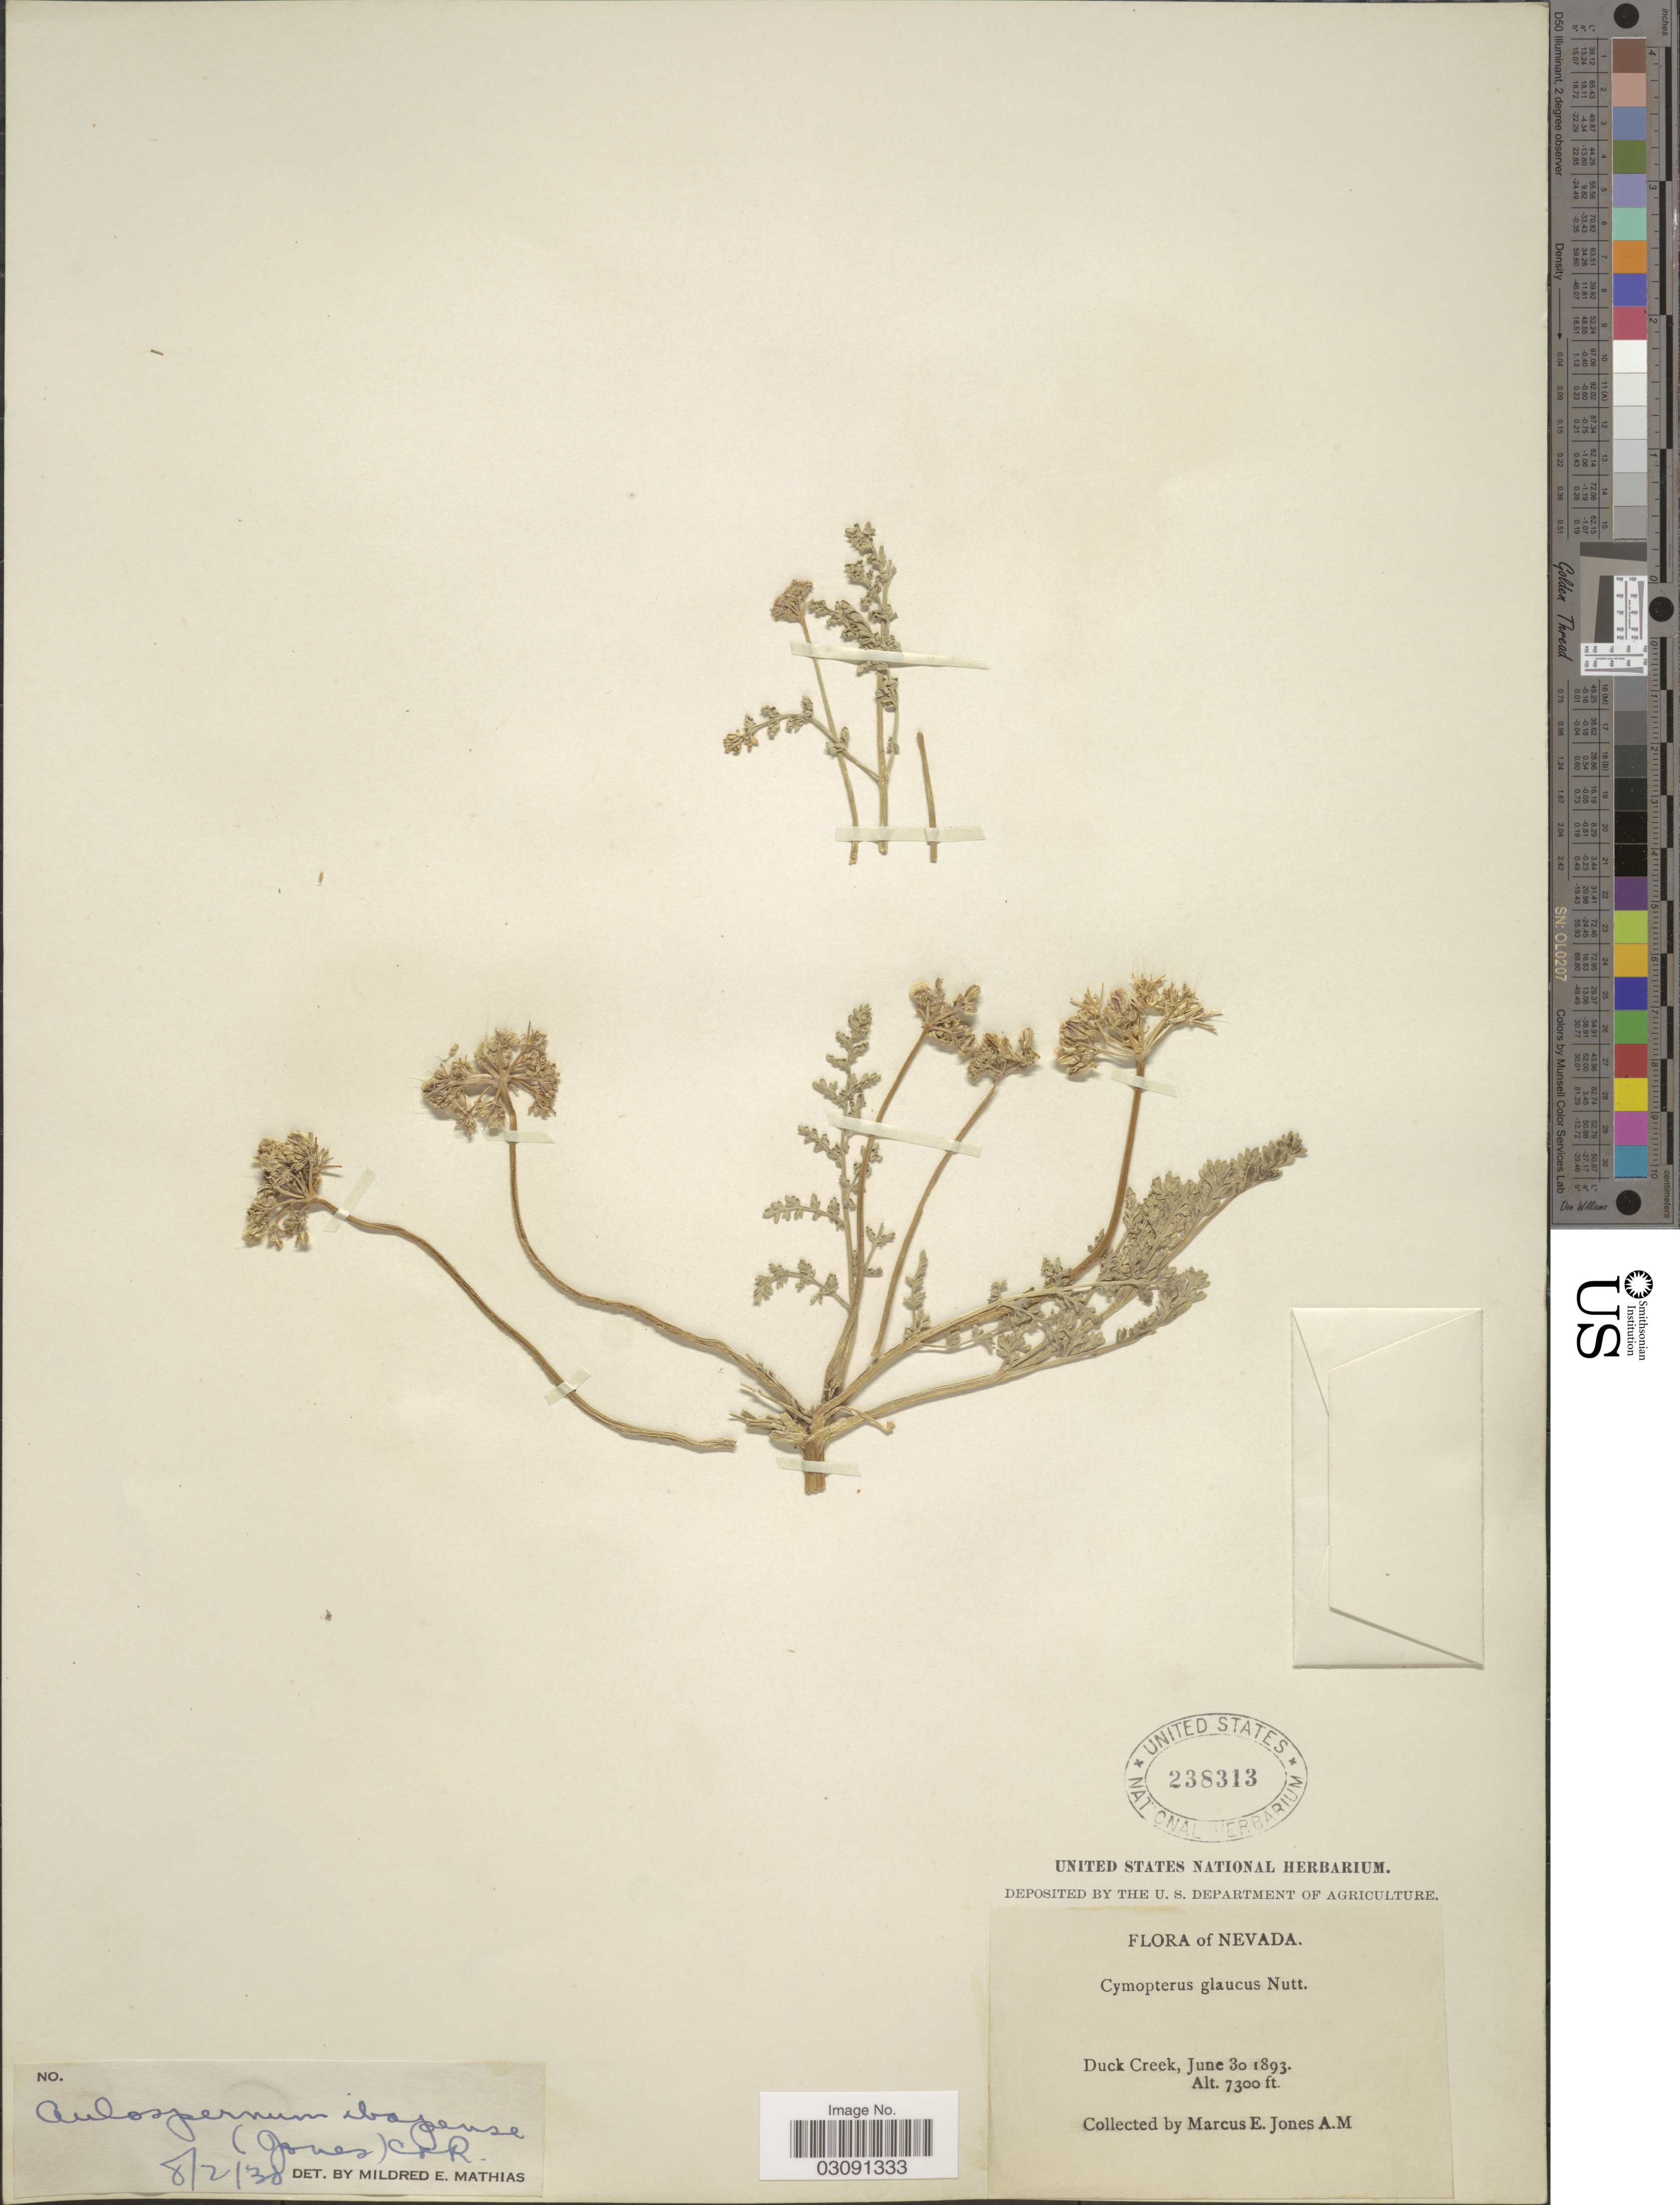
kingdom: Plantae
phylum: Tracheophyta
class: Magnoliopsida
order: Apiales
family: Apiaceae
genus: Cymopterus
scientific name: Cymopterus ibapensis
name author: M.E. Jones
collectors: M. E. Jones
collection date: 1893-06-30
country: United States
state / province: Nevada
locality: Duck Creek.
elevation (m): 2225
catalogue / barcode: US 238313